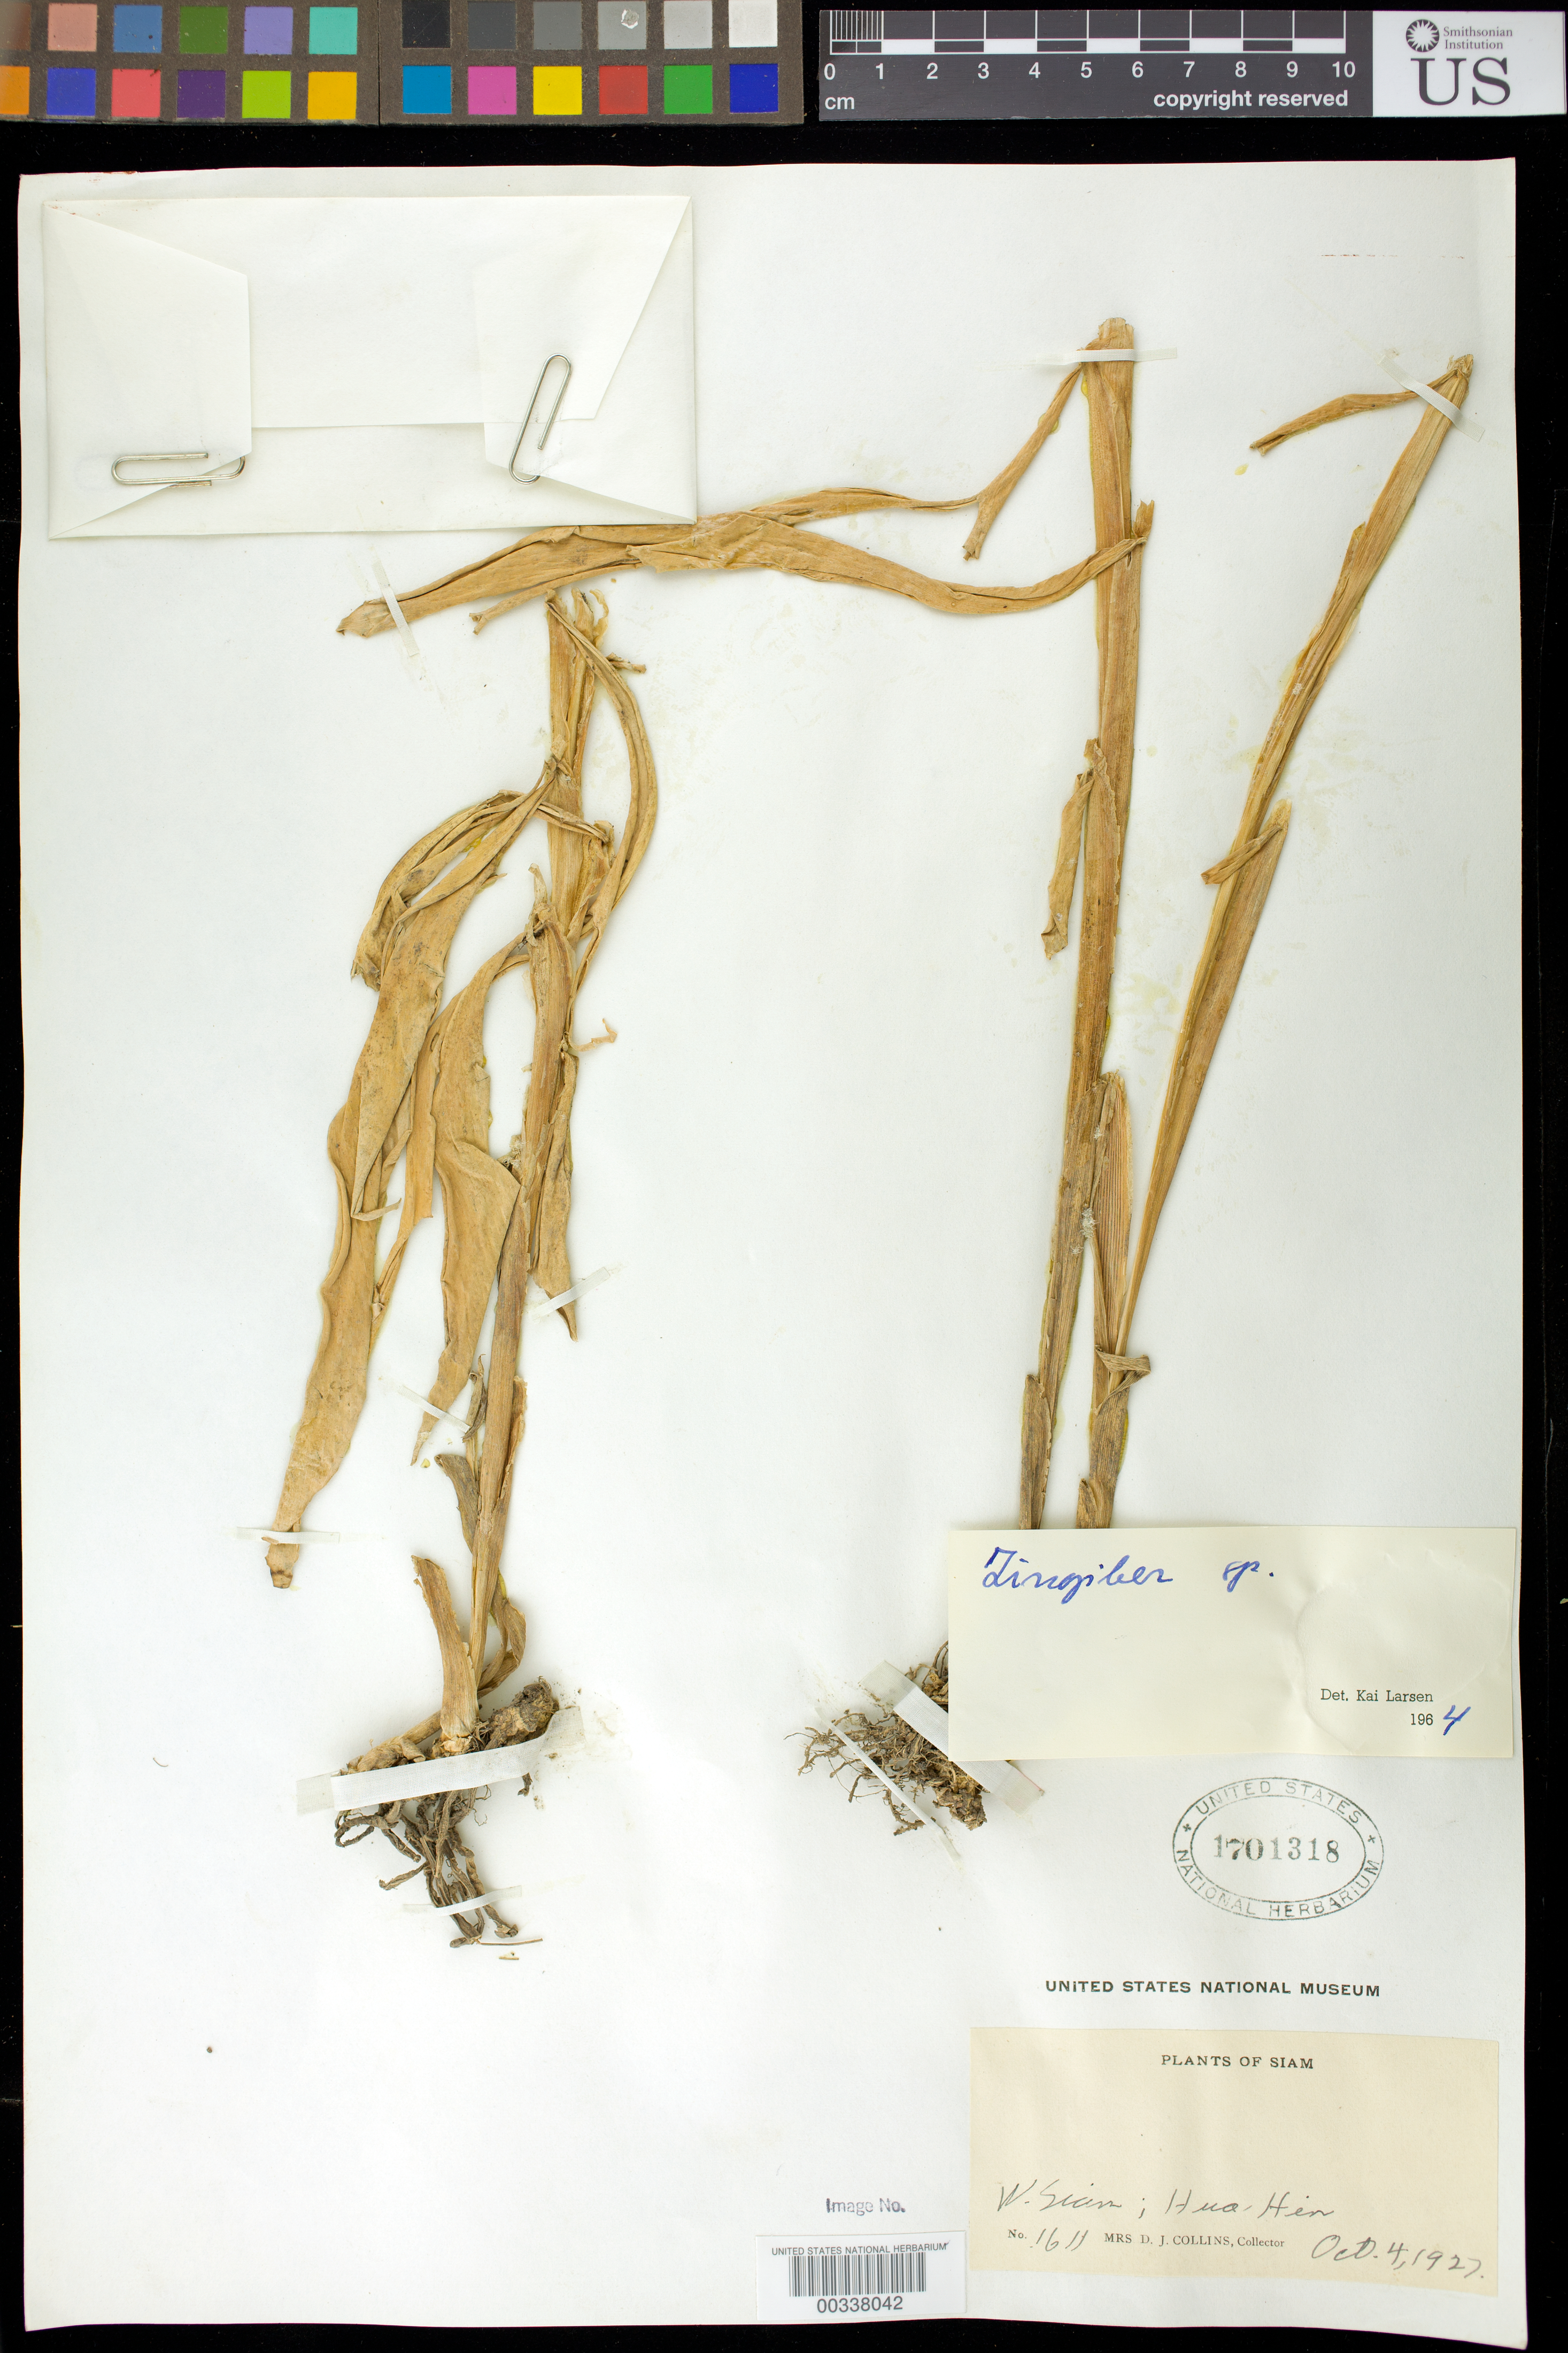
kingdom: Plantae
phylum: Tracheophyta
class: Liliopsida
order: Zingiberales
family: Zingiberaceae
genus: Zingiber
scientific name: Zingiber sp.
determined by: Larsen, K.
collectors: Mrs. D. J. Collins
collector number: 1611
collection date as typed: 04 Oct 1927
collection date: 1927-10-04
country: Thailand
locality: Plants of siam, w. siam; hua-hin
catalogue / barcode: US 1701318